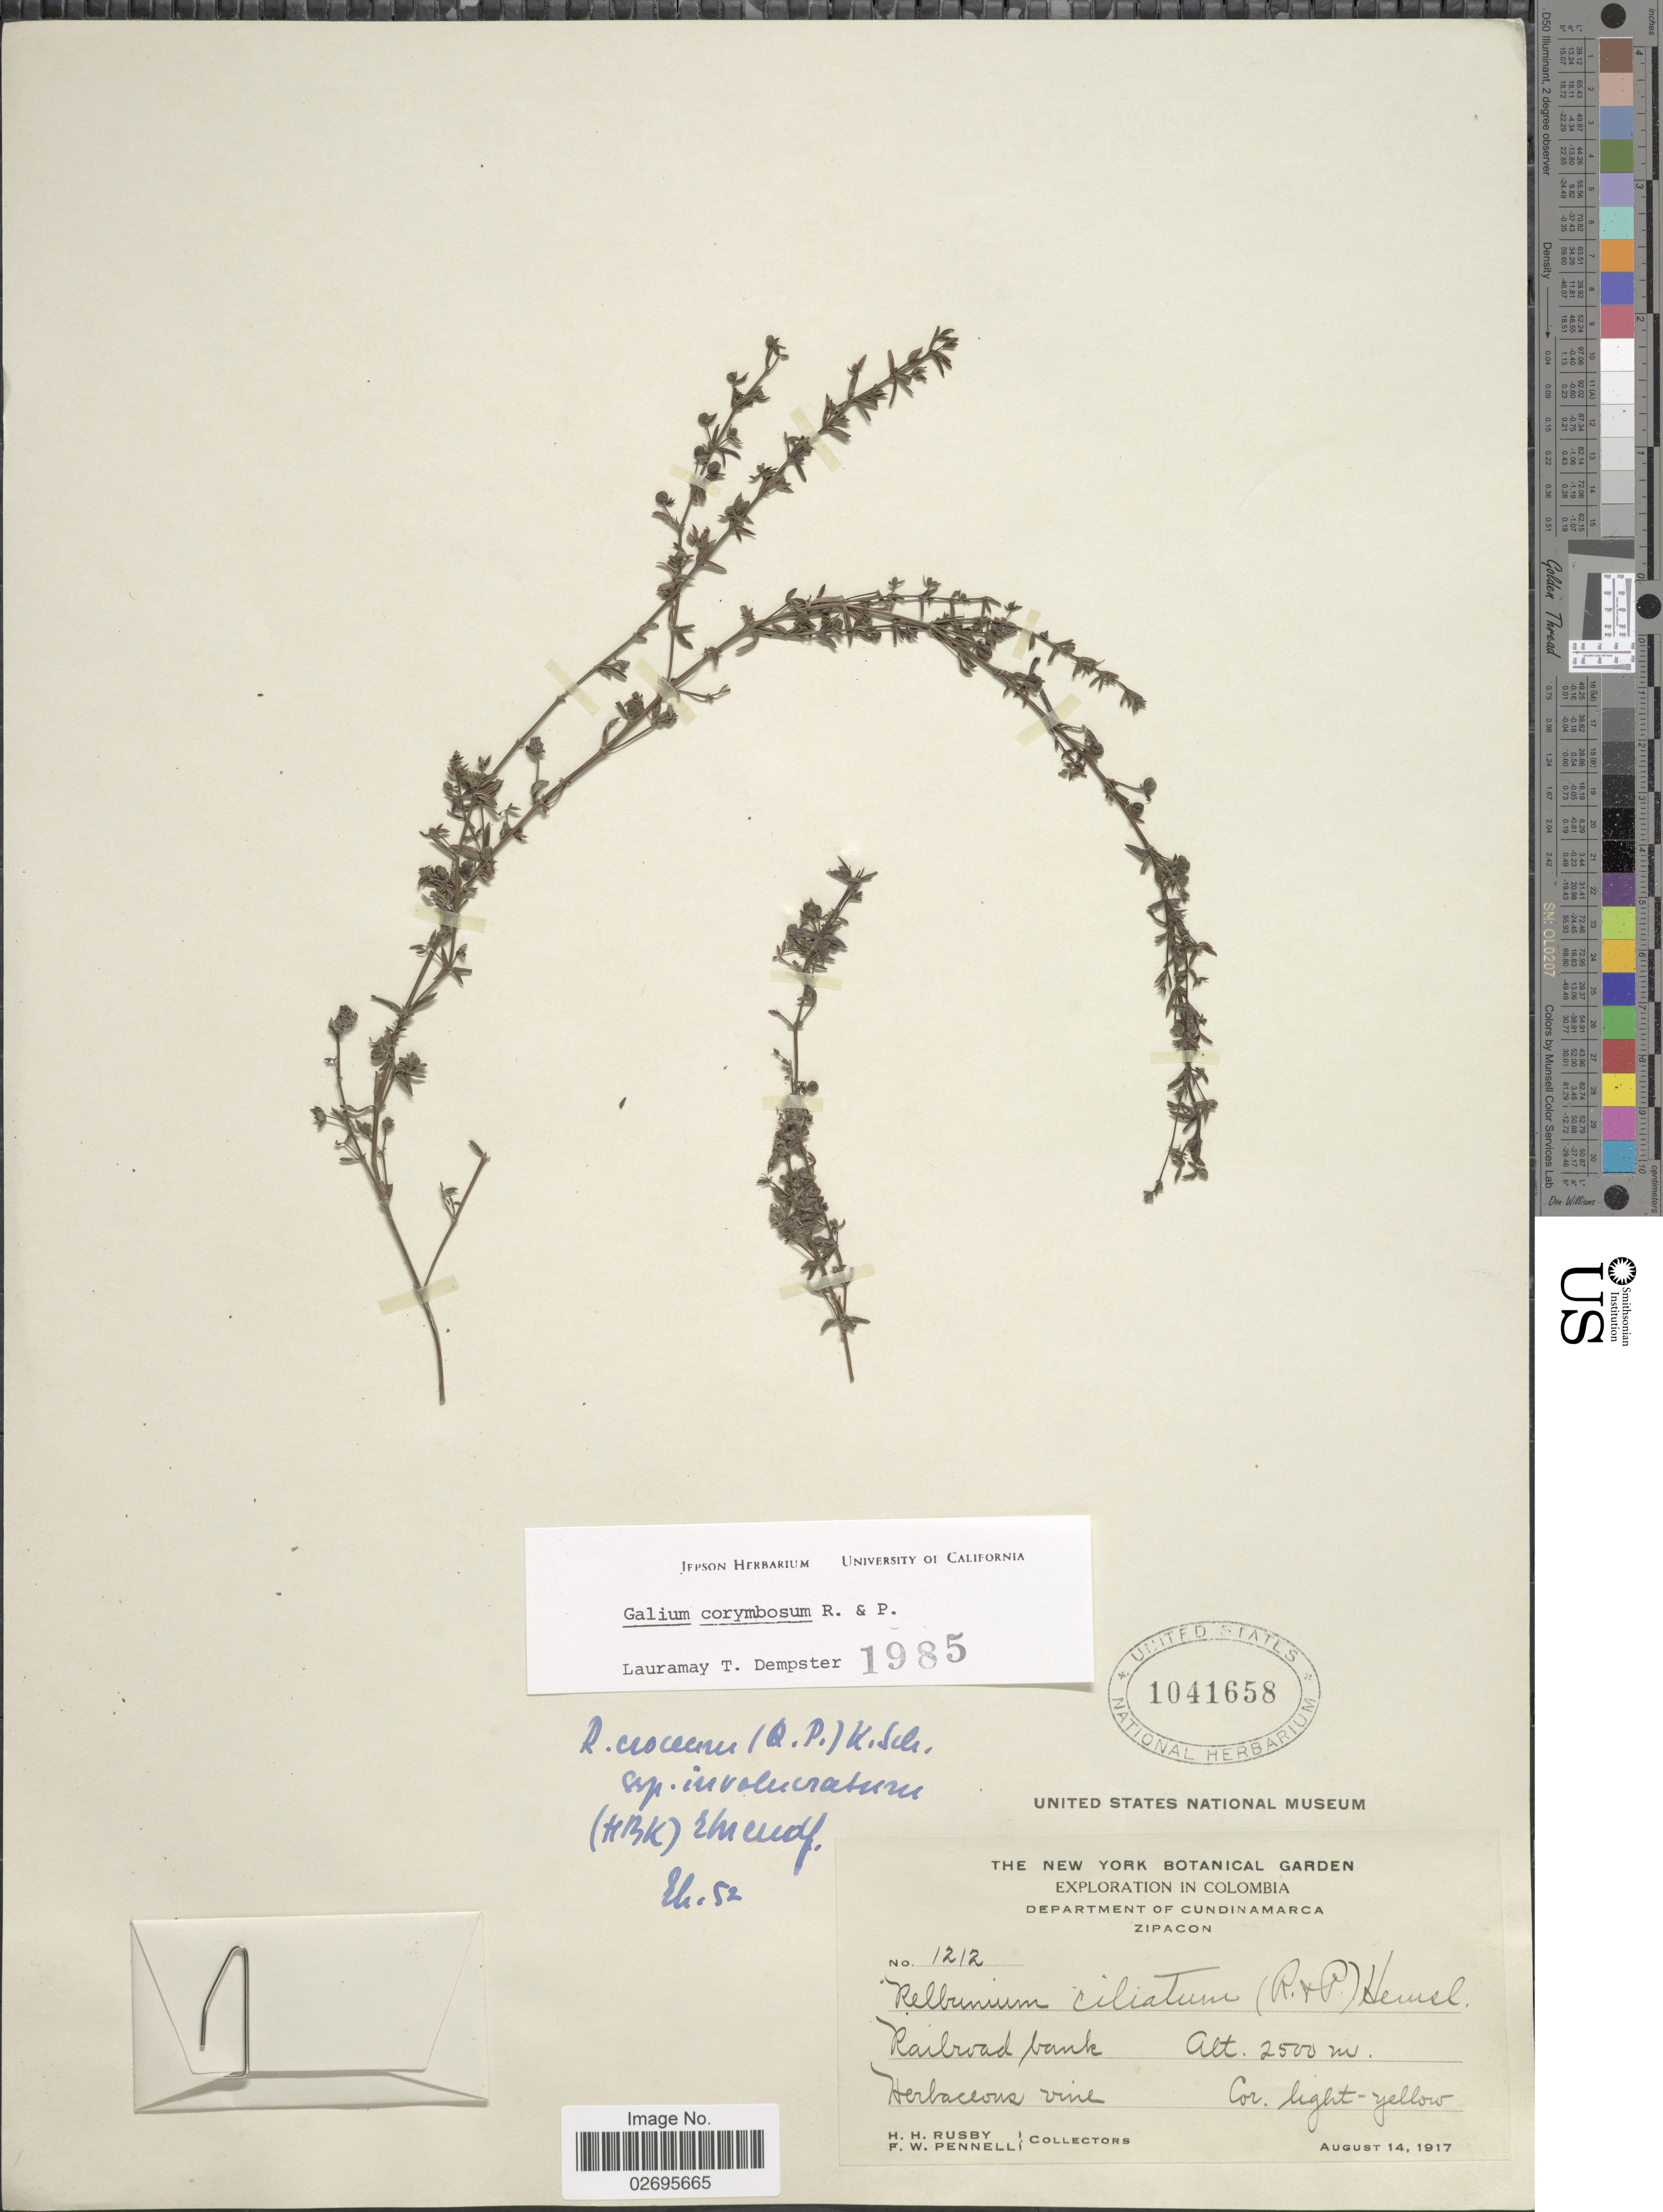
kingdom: Plantae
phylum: Tracheophyta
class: Magnoliopsida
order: Gentianales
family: Rubiaceae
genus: Galium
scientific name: Galium corymbosum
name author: Ruiz & Pav.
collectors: H. H. Rusby & F. W. Pennell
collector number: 1212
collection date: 1917-08-14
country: Colombia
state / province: Cundinamarca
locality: Department of Cundinamarca, Zipacon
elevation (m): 2500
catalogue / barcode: US 1041658